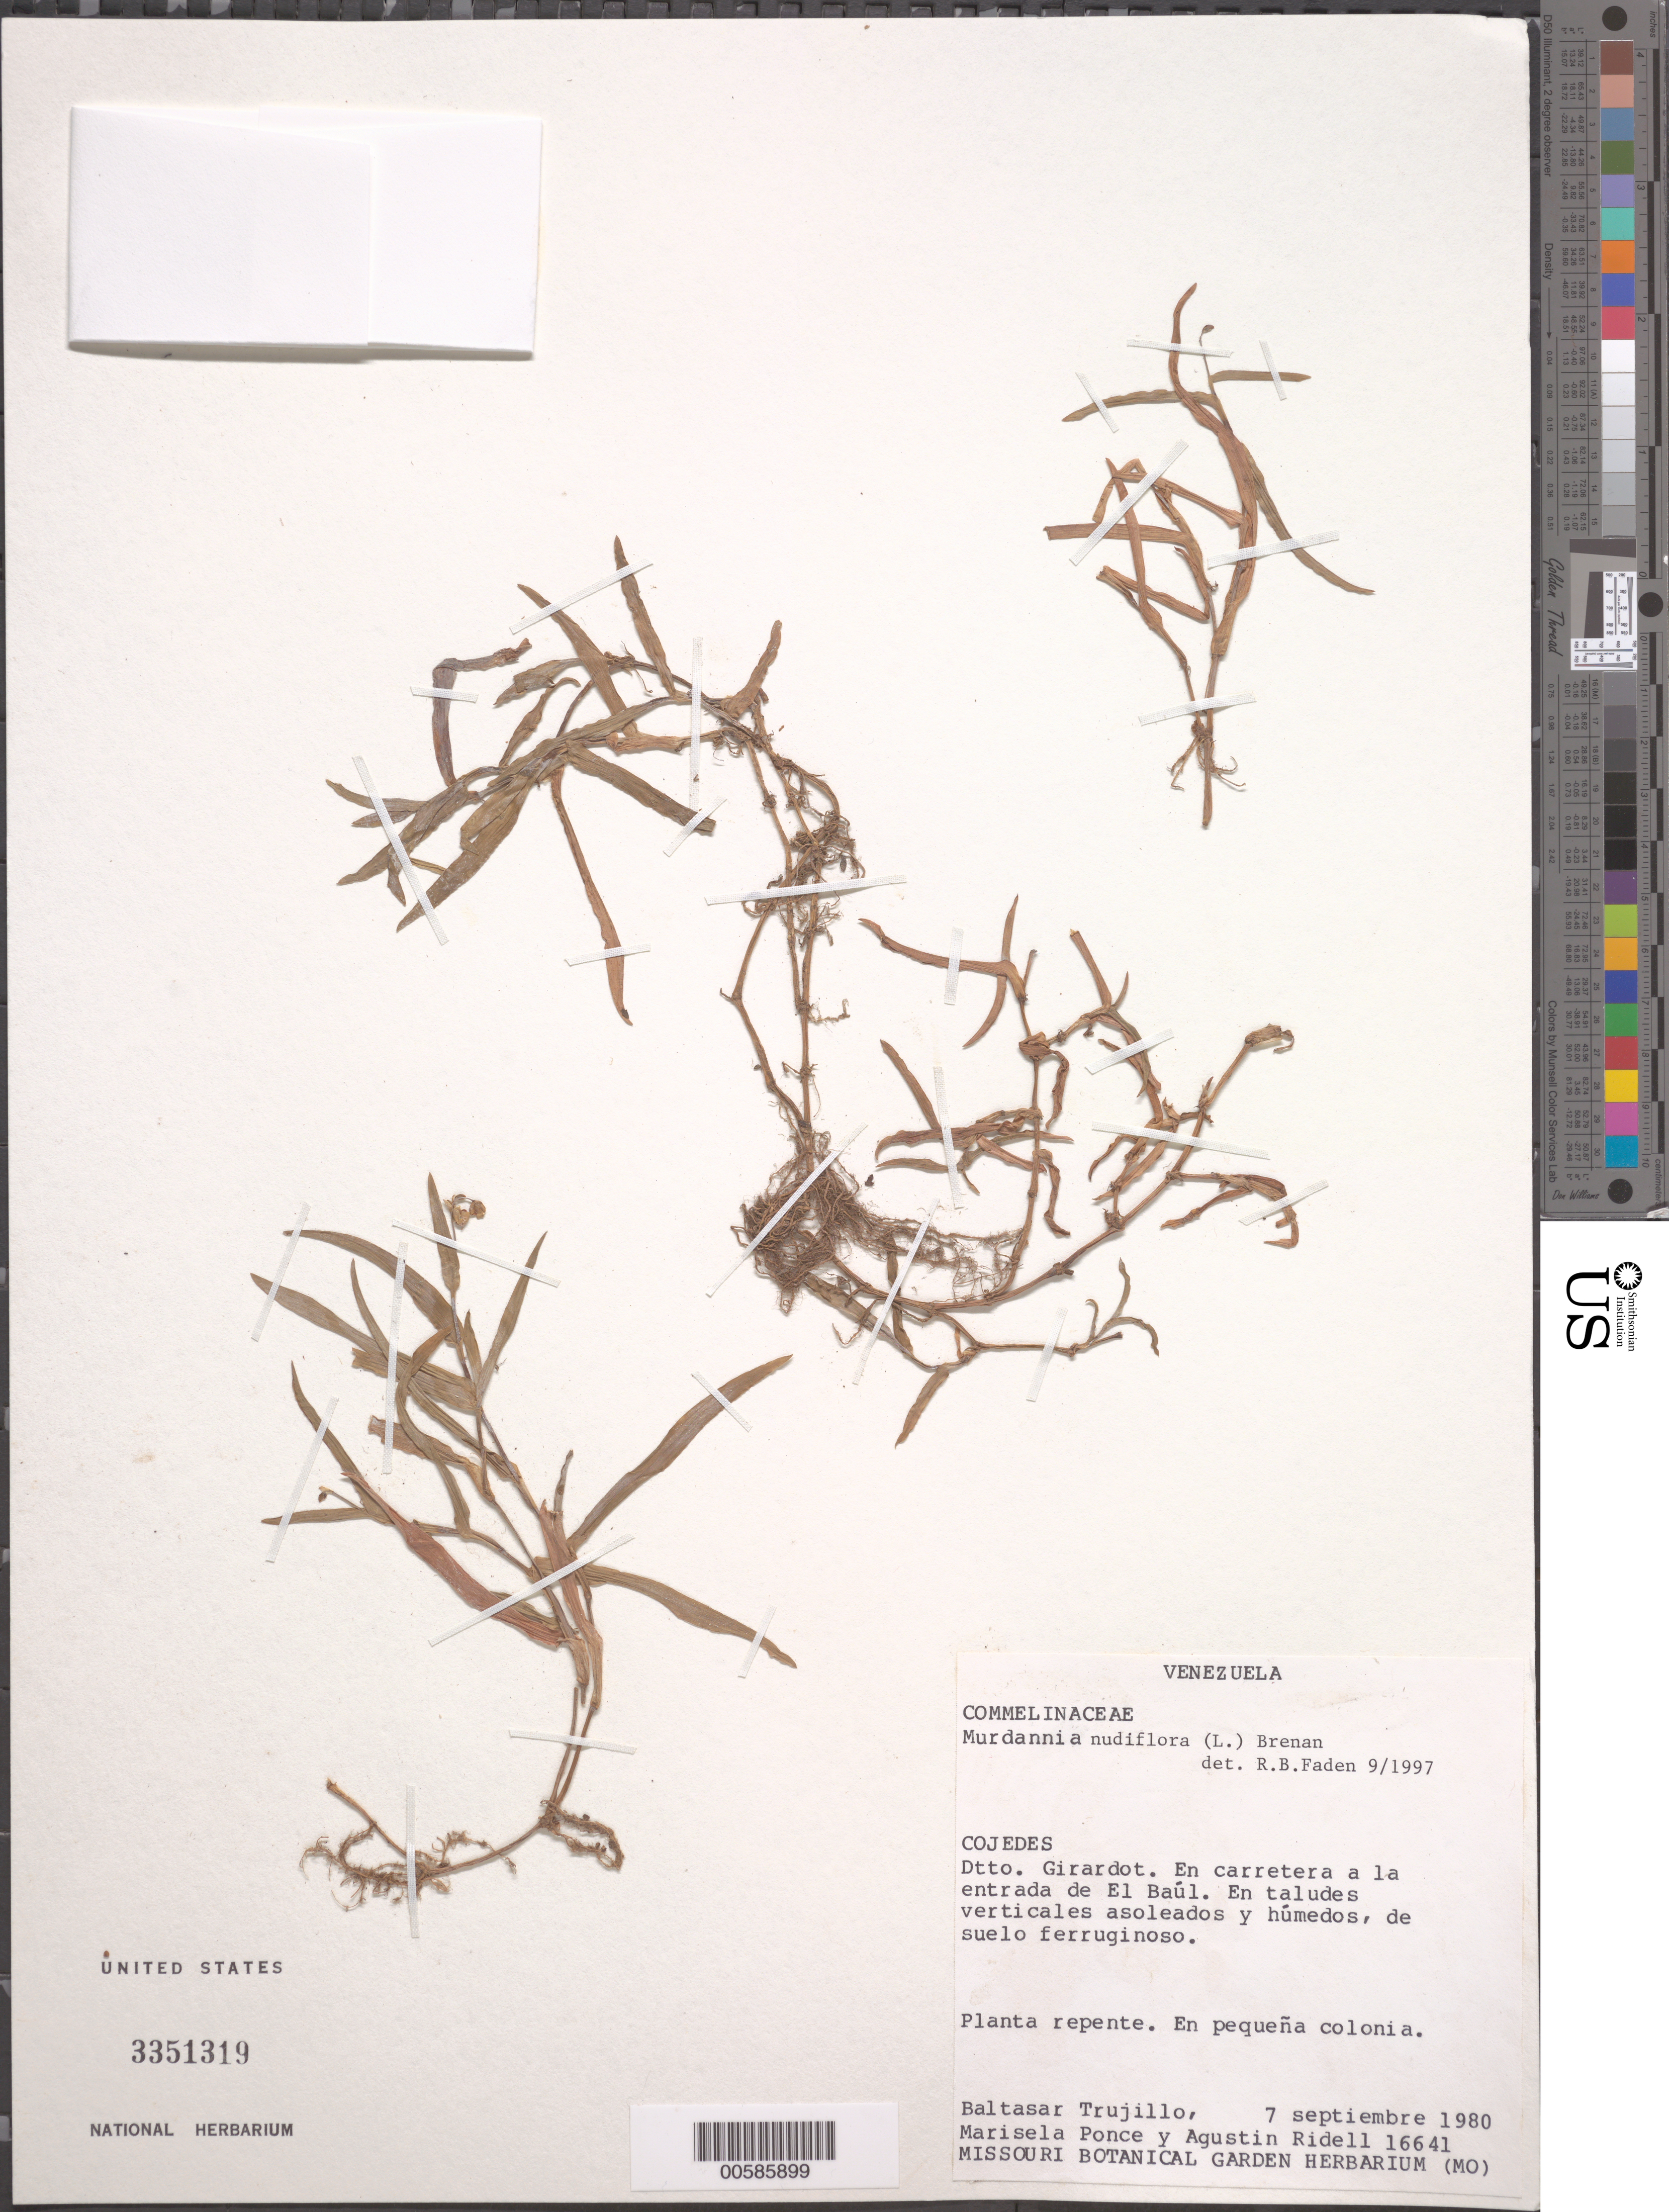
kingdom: Plantae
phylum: Tracheophyta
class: Liliopsida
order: Commelinales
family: Commelinaceae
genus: Murdannia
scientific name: Murdannia nudiflora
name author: (L.) Brenan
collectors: B. Trujillo, M. Ponce & R. Ridell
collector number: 16641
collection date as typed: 07 Sep 1980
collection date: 1980-09-07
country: Venezuela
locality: Cojedes, girardot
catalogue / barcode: US 3351319